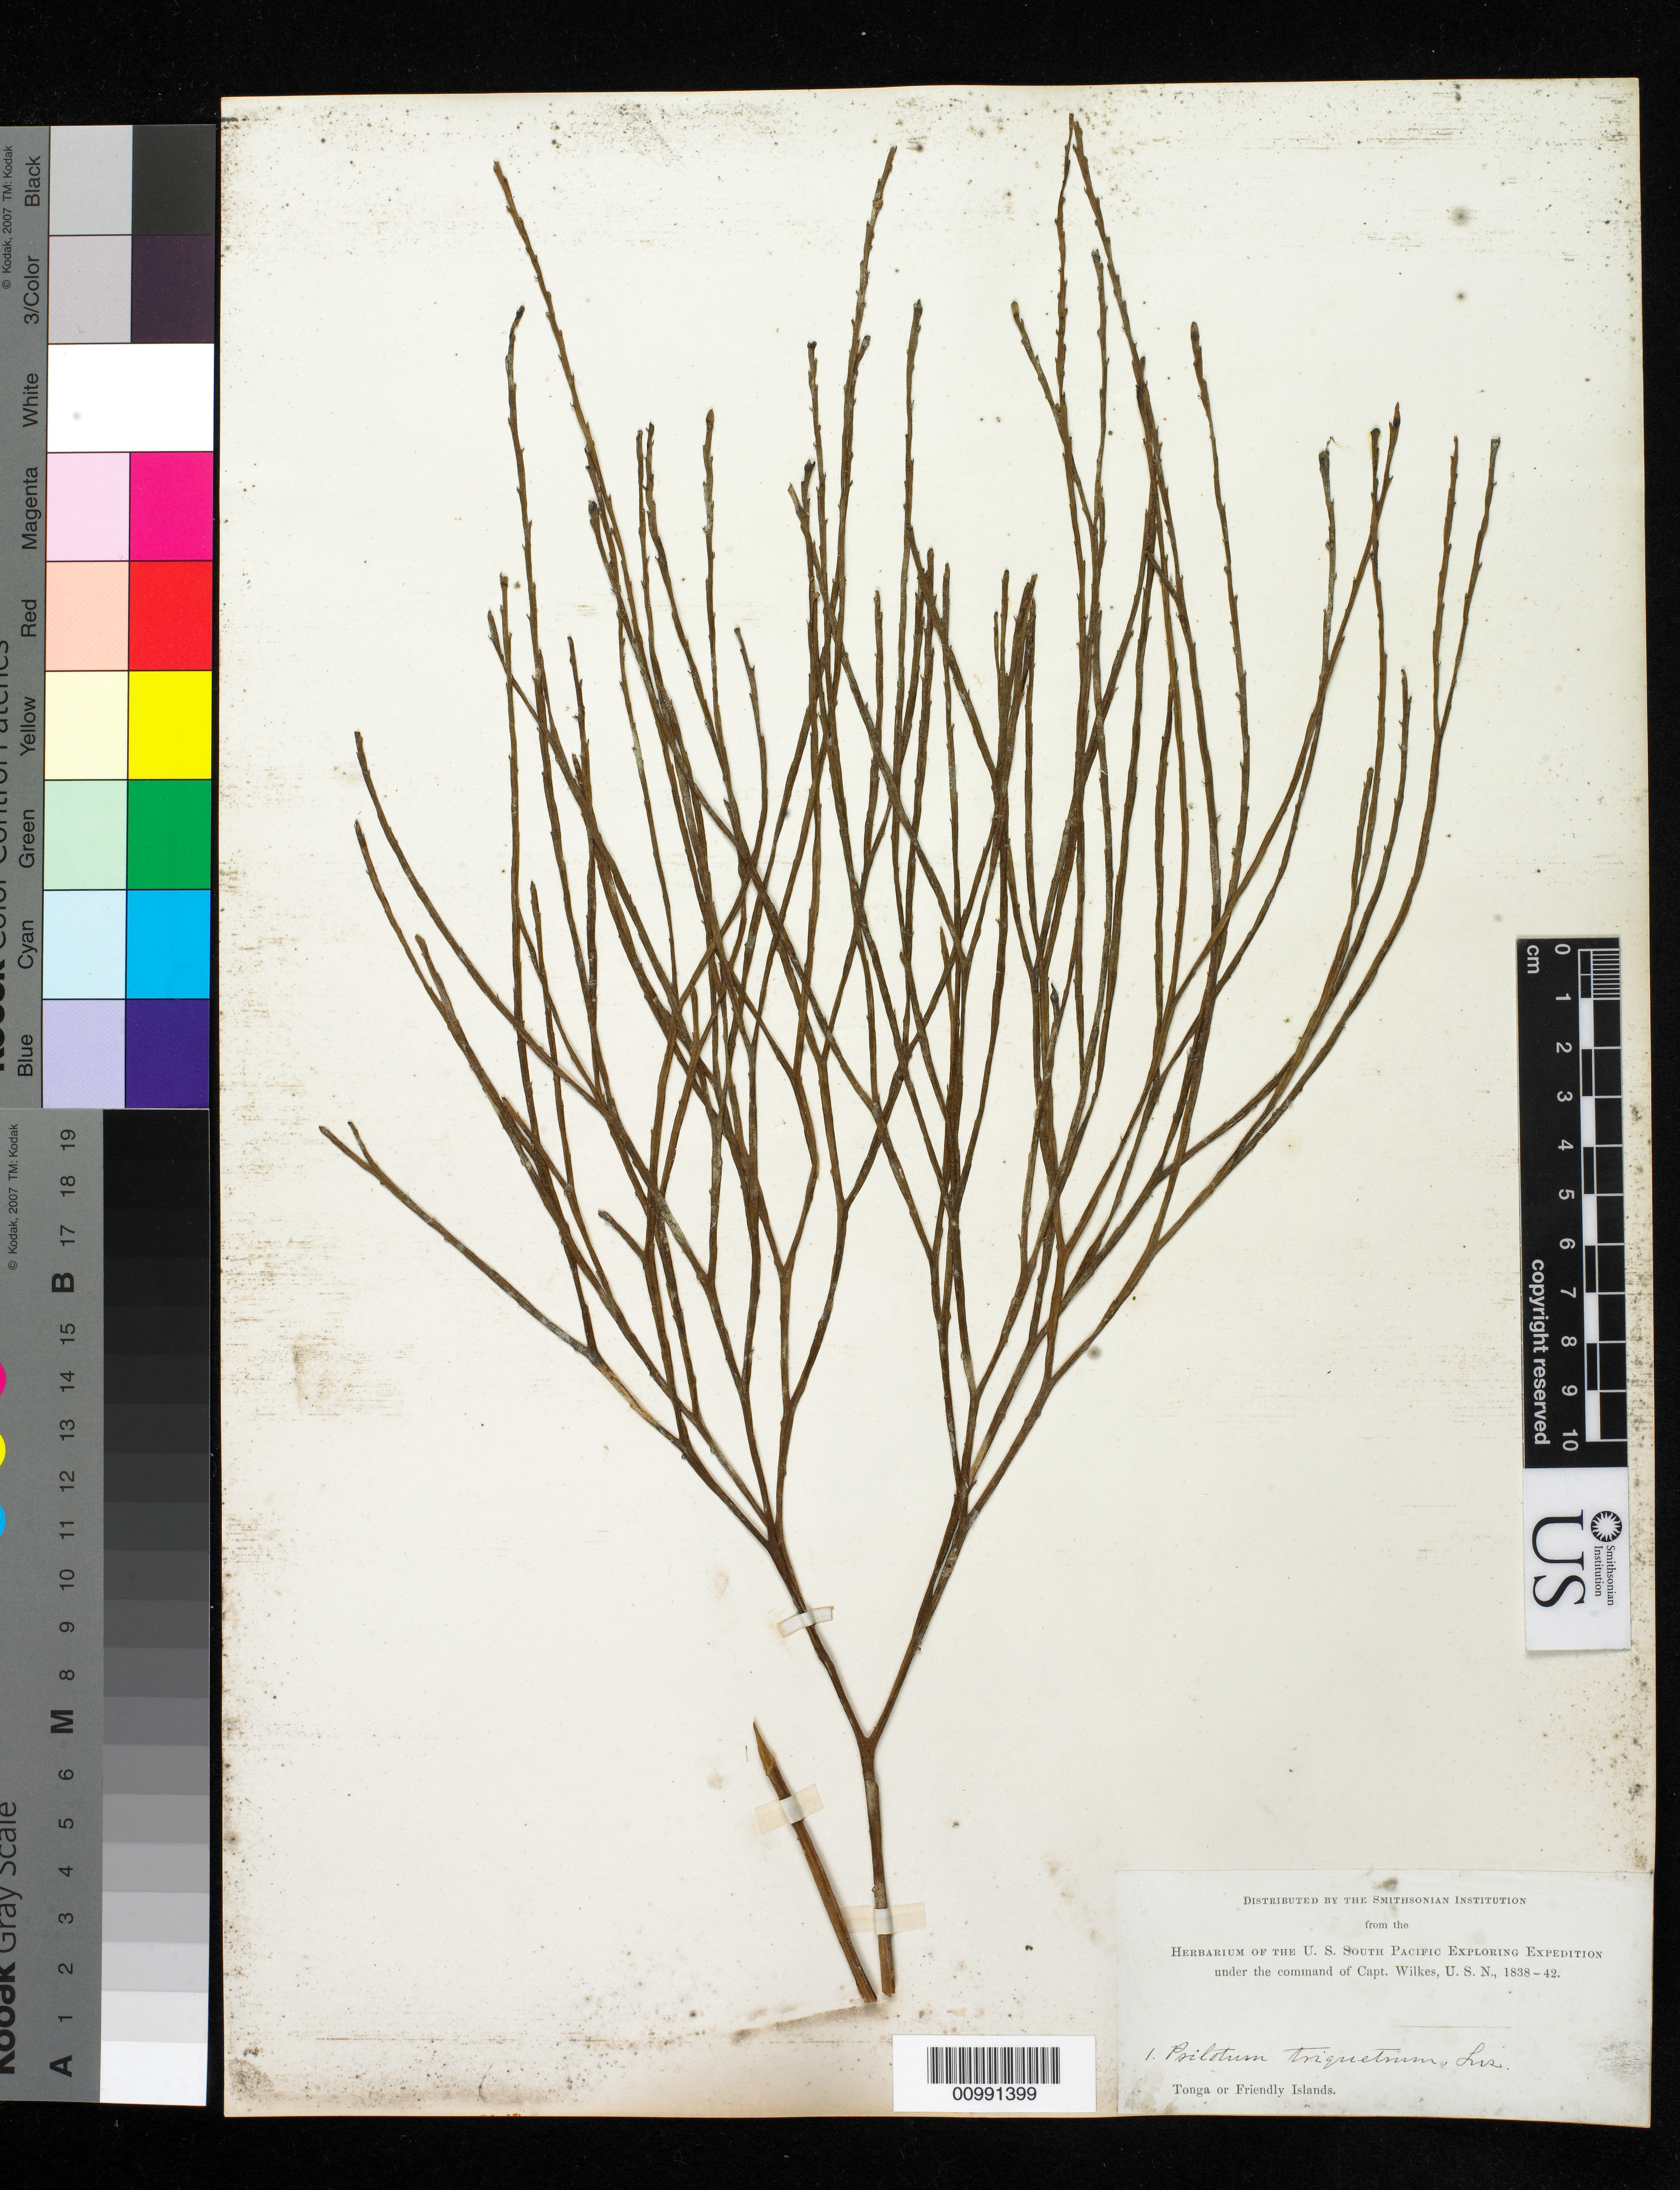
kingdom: Plantae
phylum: Tracheophyta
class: Polypodiopsida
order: Psilotales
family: Psilotaceae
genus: Psilotum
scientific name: Psilotum nudum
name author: (L.) P. Beauv.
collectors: Wilkes Explor. Exped.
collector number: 1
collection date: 1838/1842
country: French Polynesia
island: Tonga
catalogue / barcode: US 98682